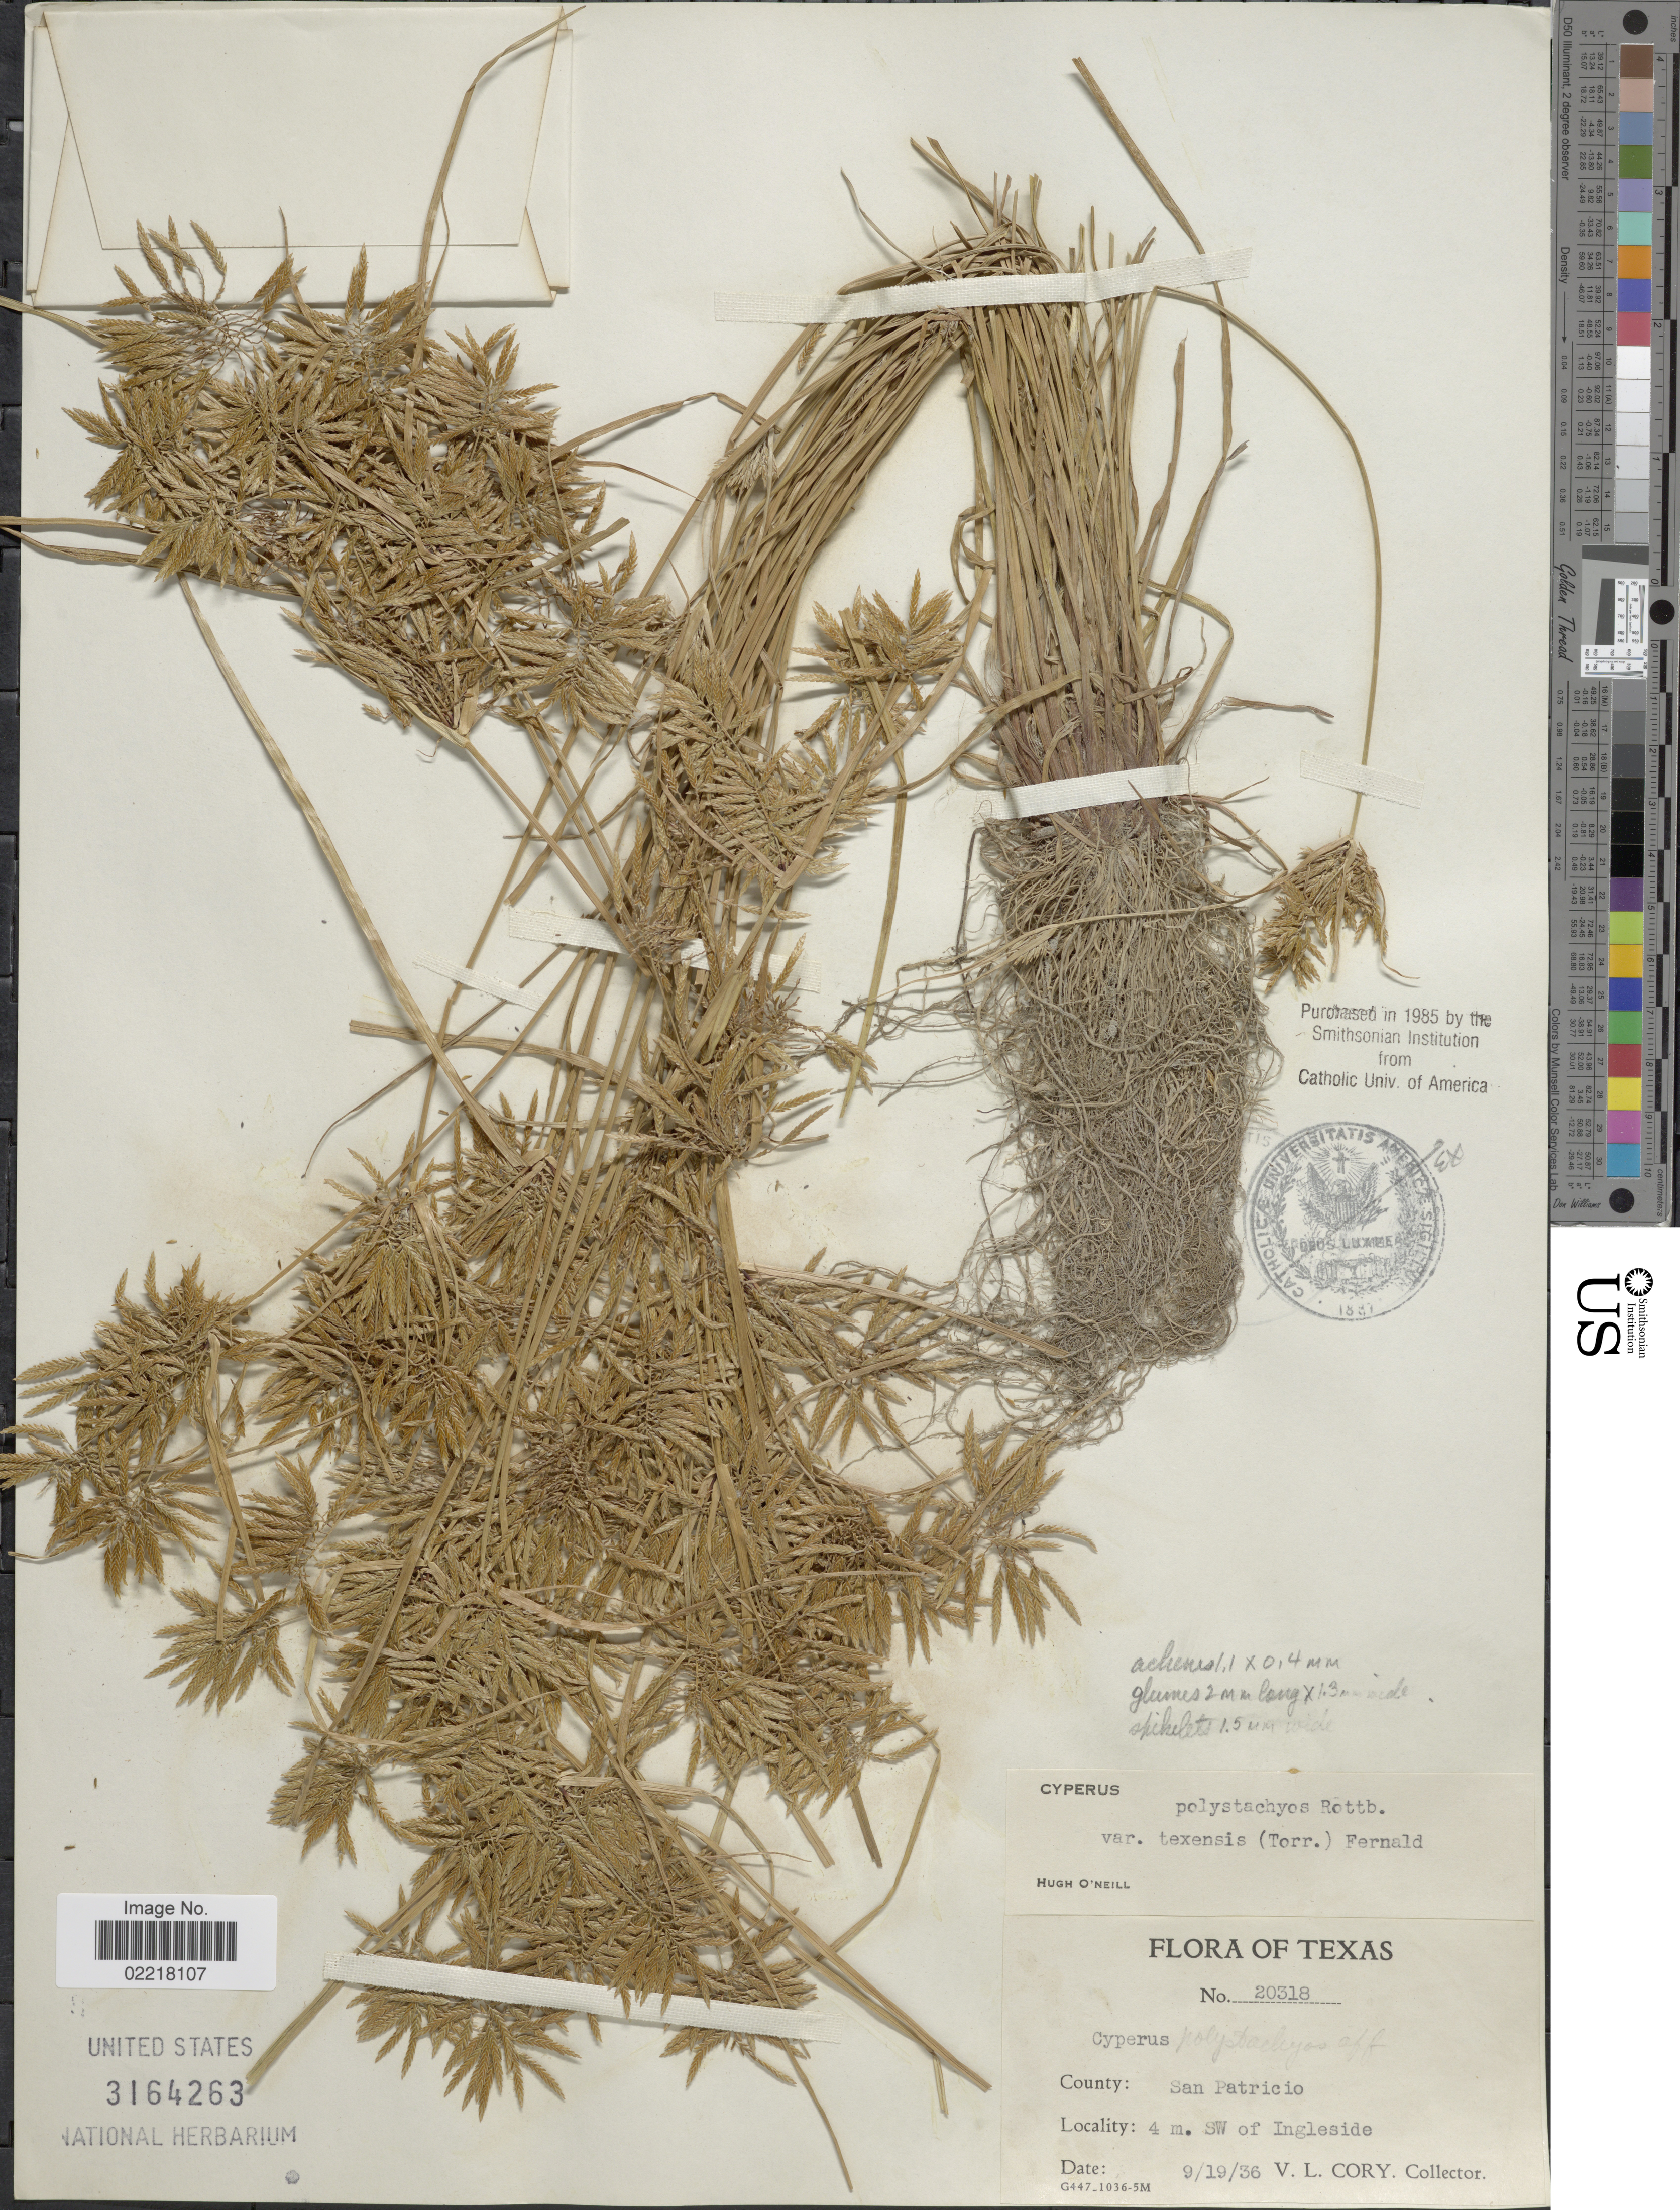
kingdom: Plantae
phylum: Tracheophyta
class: Liliopsida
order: Poales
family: Cyperaceae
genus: Cyperus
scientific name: Cyperus polystachyos var. texensis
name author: (Torr.) Fernald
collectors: V. Cory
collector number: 20318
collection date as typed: Transcribed d/m/y: 19/9/36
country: United States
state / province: Texas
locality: County: San Patricio. 4 m. SW of Ingleside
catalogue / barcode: US 3164263